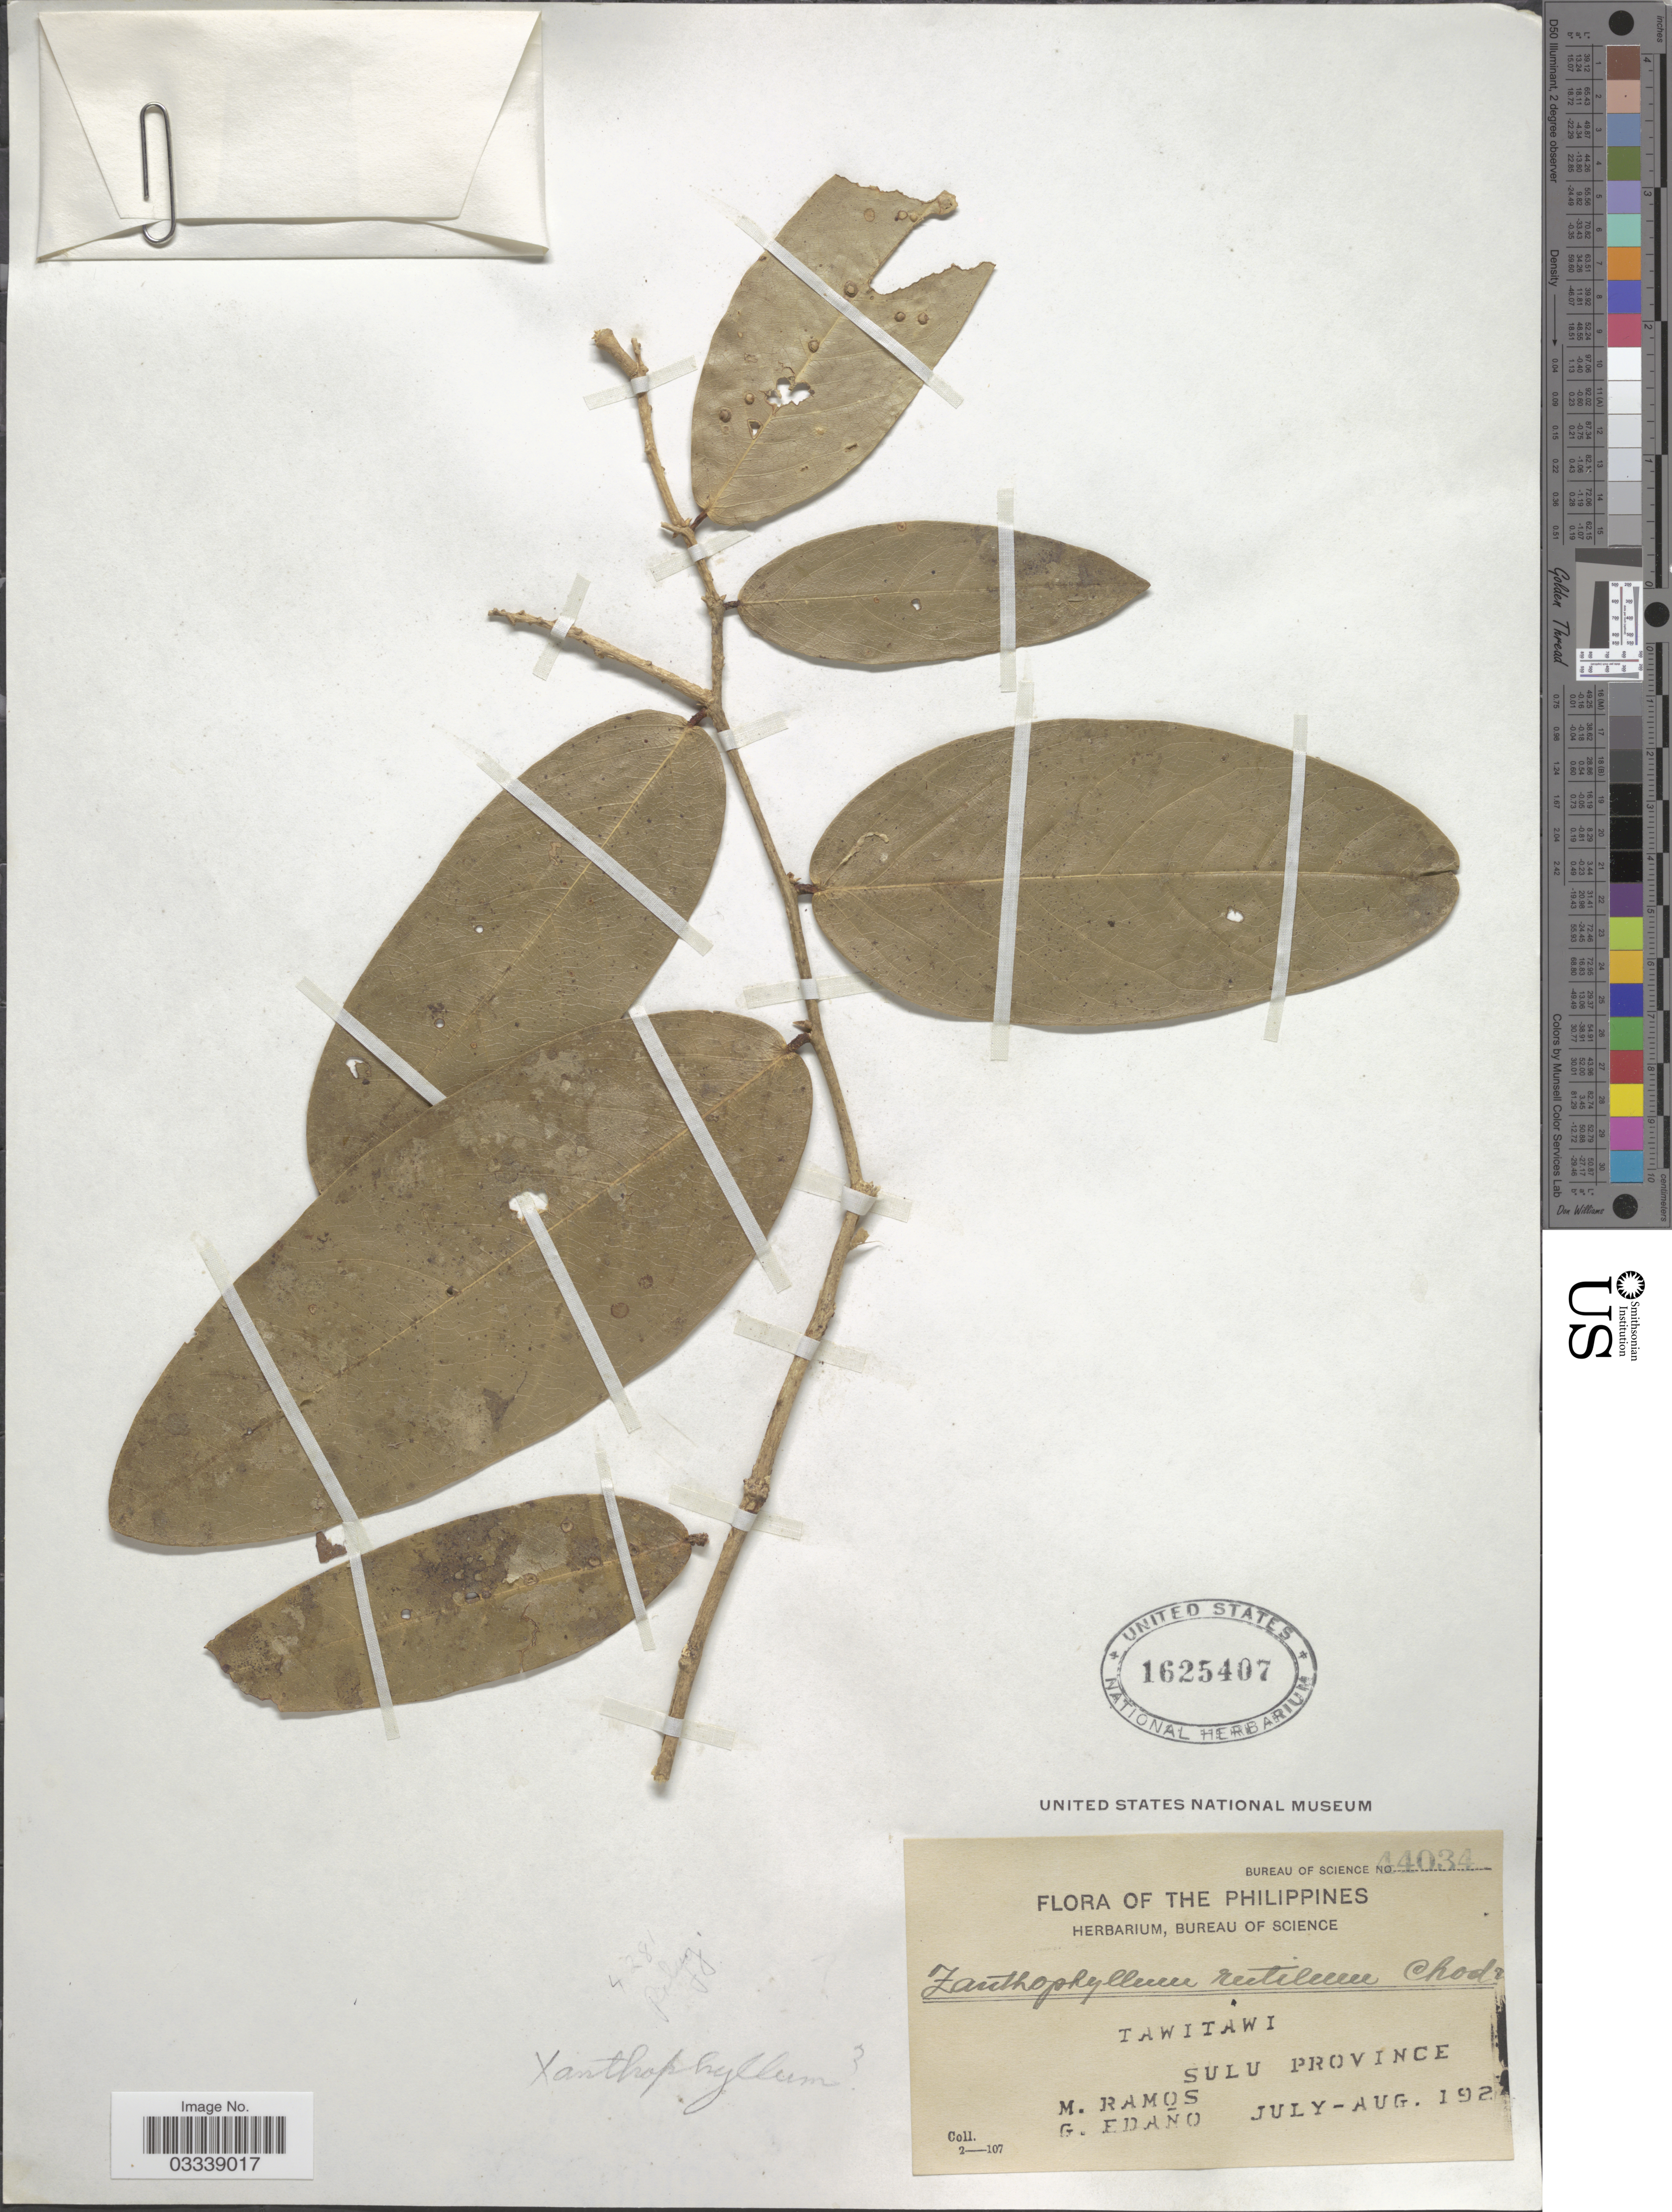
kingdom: Plantae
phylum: Tracheophyta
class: Magnoliopsida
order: Fabales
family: Polygalaceae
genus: Xanthophyllum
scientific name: Xanthophyllum sp.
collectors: M. Ramos & G. Edaño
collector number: Bureau of Science 44034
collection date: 1924-07/1924-08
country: Philippines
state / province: Muslim Mindanao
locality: Tawitawi. Sulu Province.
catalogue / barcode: US 1625407